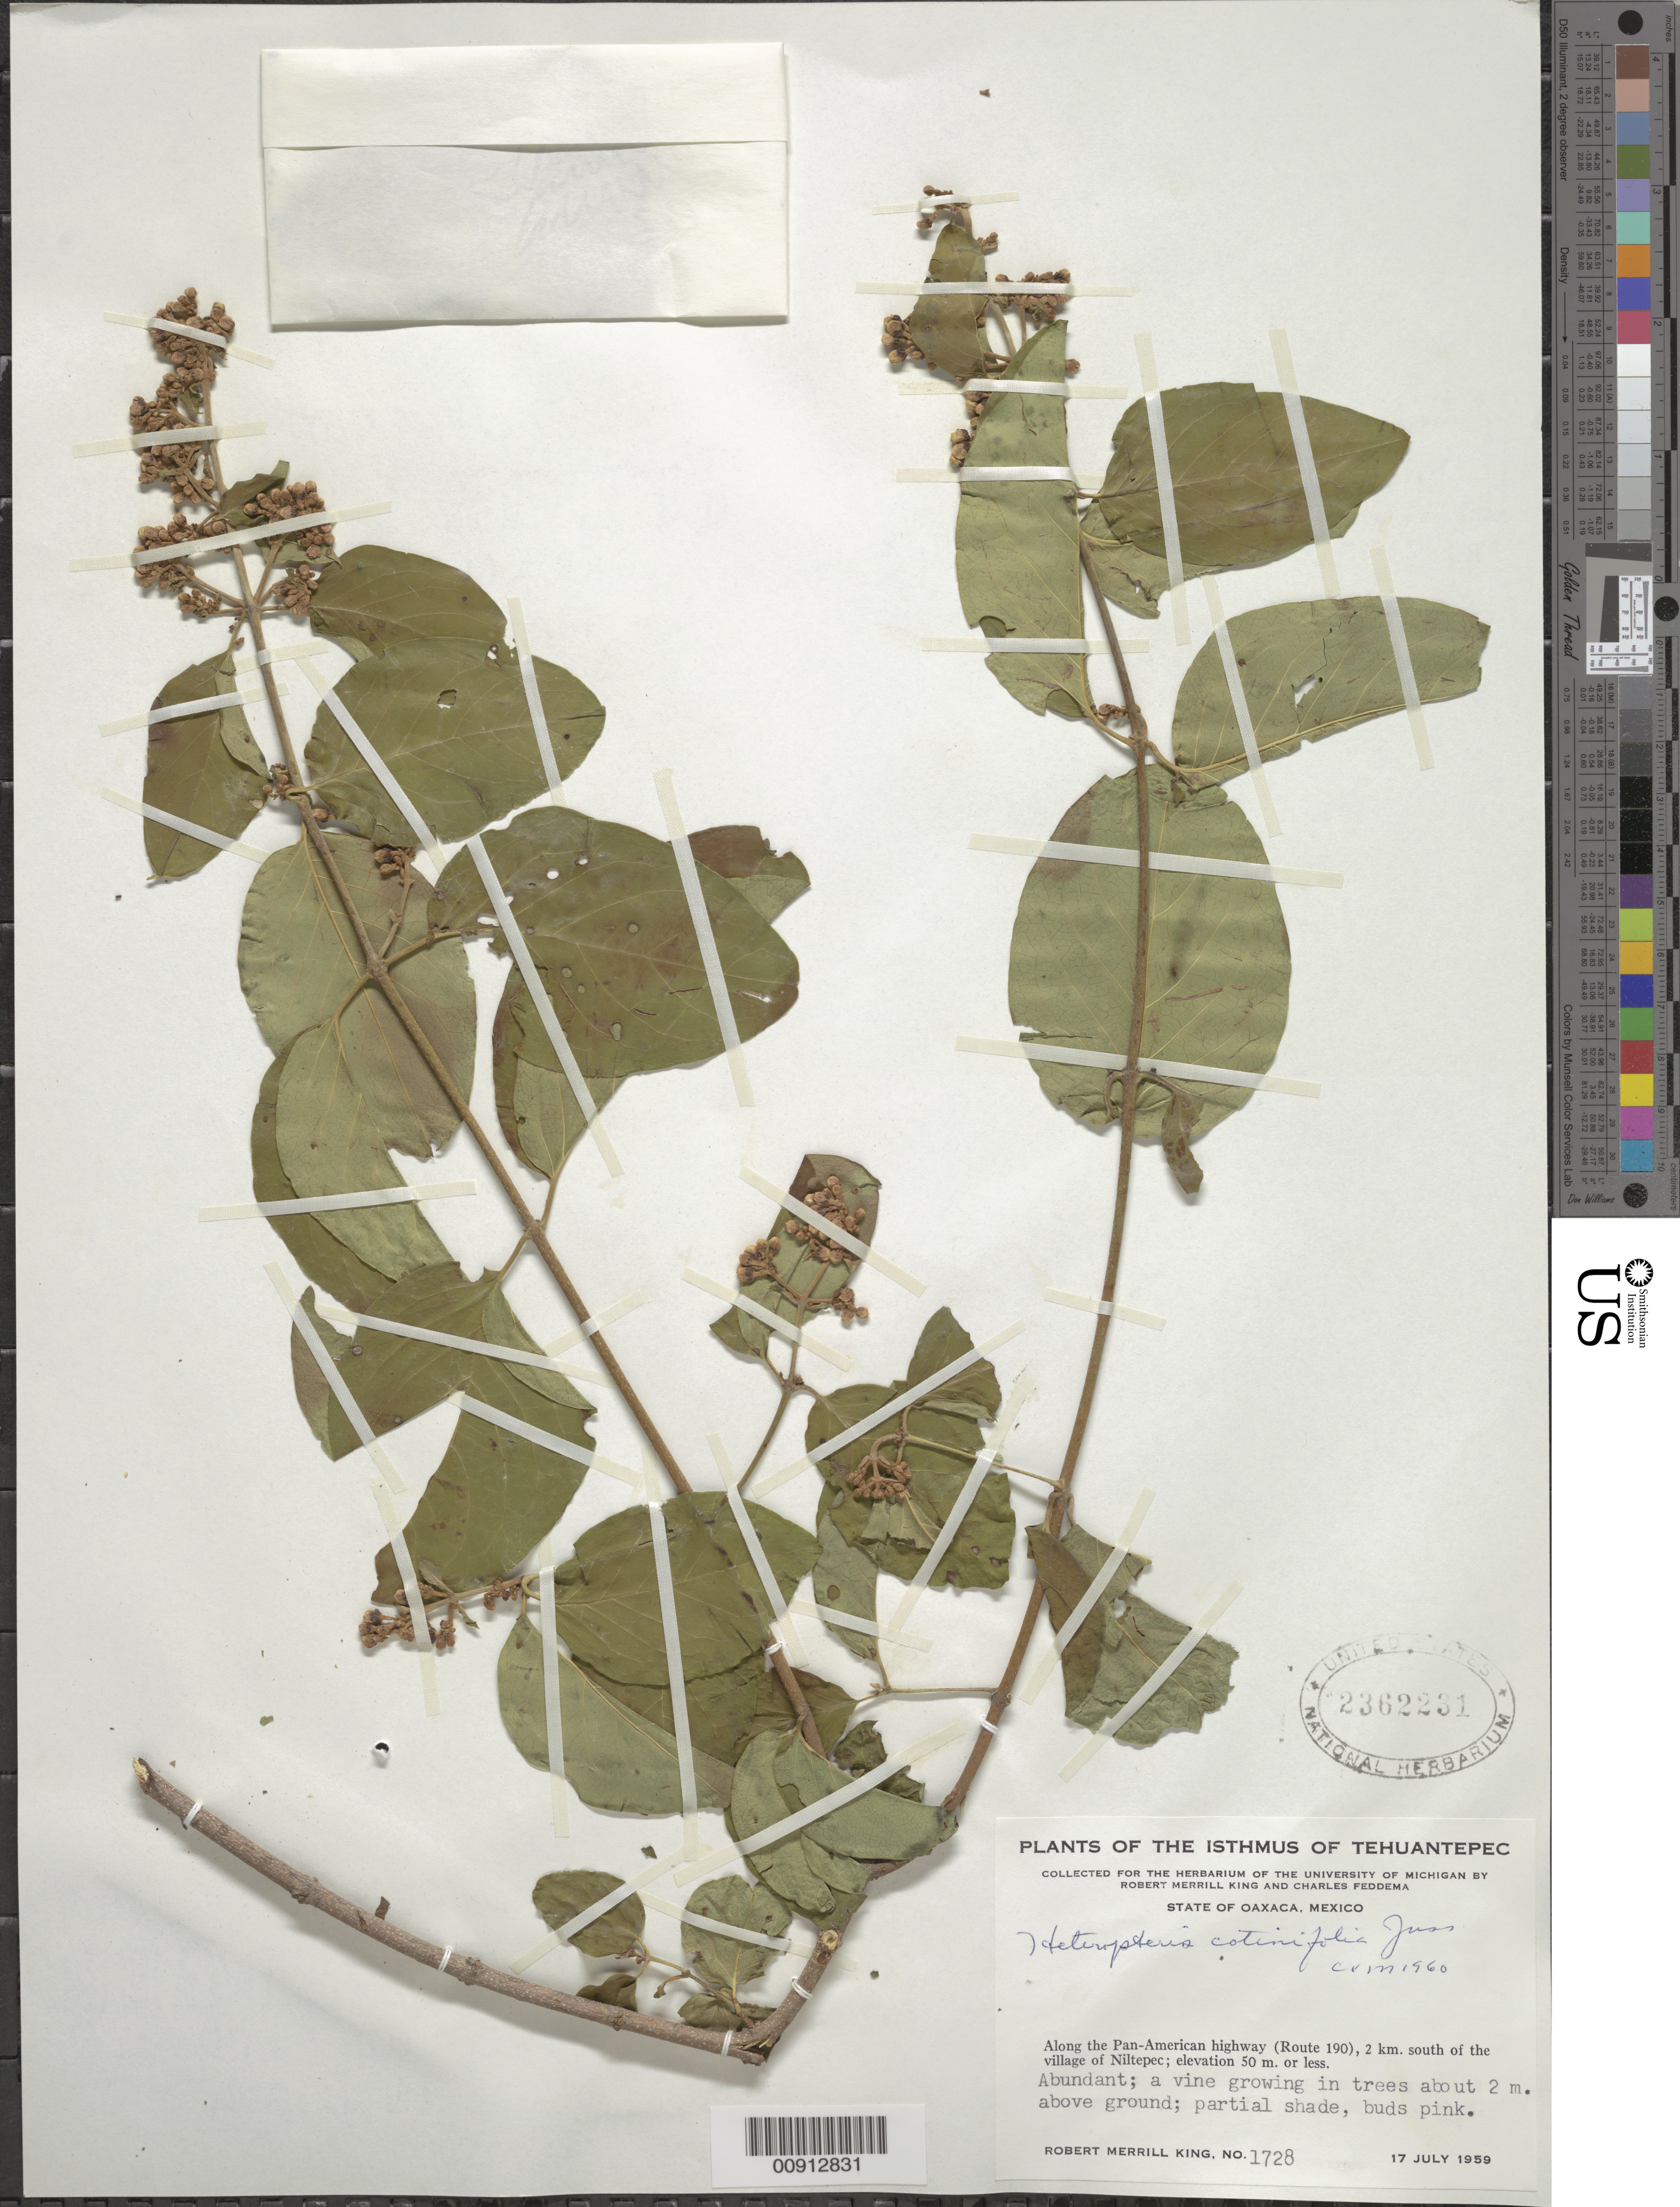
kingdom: Plantae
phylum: Tracheophyta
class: Magnoliopsida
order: Malpighiales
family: Malpighiaceae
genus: Heteropterys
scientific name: Heteropterys cotinifolia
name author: A. Juss.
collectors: R. M. King & C. Feddema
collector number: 1728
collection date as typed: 17 Jul 1959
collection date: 1959-07-17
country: Mexico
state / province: Oaxaca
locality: State of Oaxaca: Along the Pan-American highway (Route 190), 2 km. south of the village of Niltepec.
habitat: Vine growing in trees about 2 m. above ground; partial shade.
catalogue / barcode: US 2362231